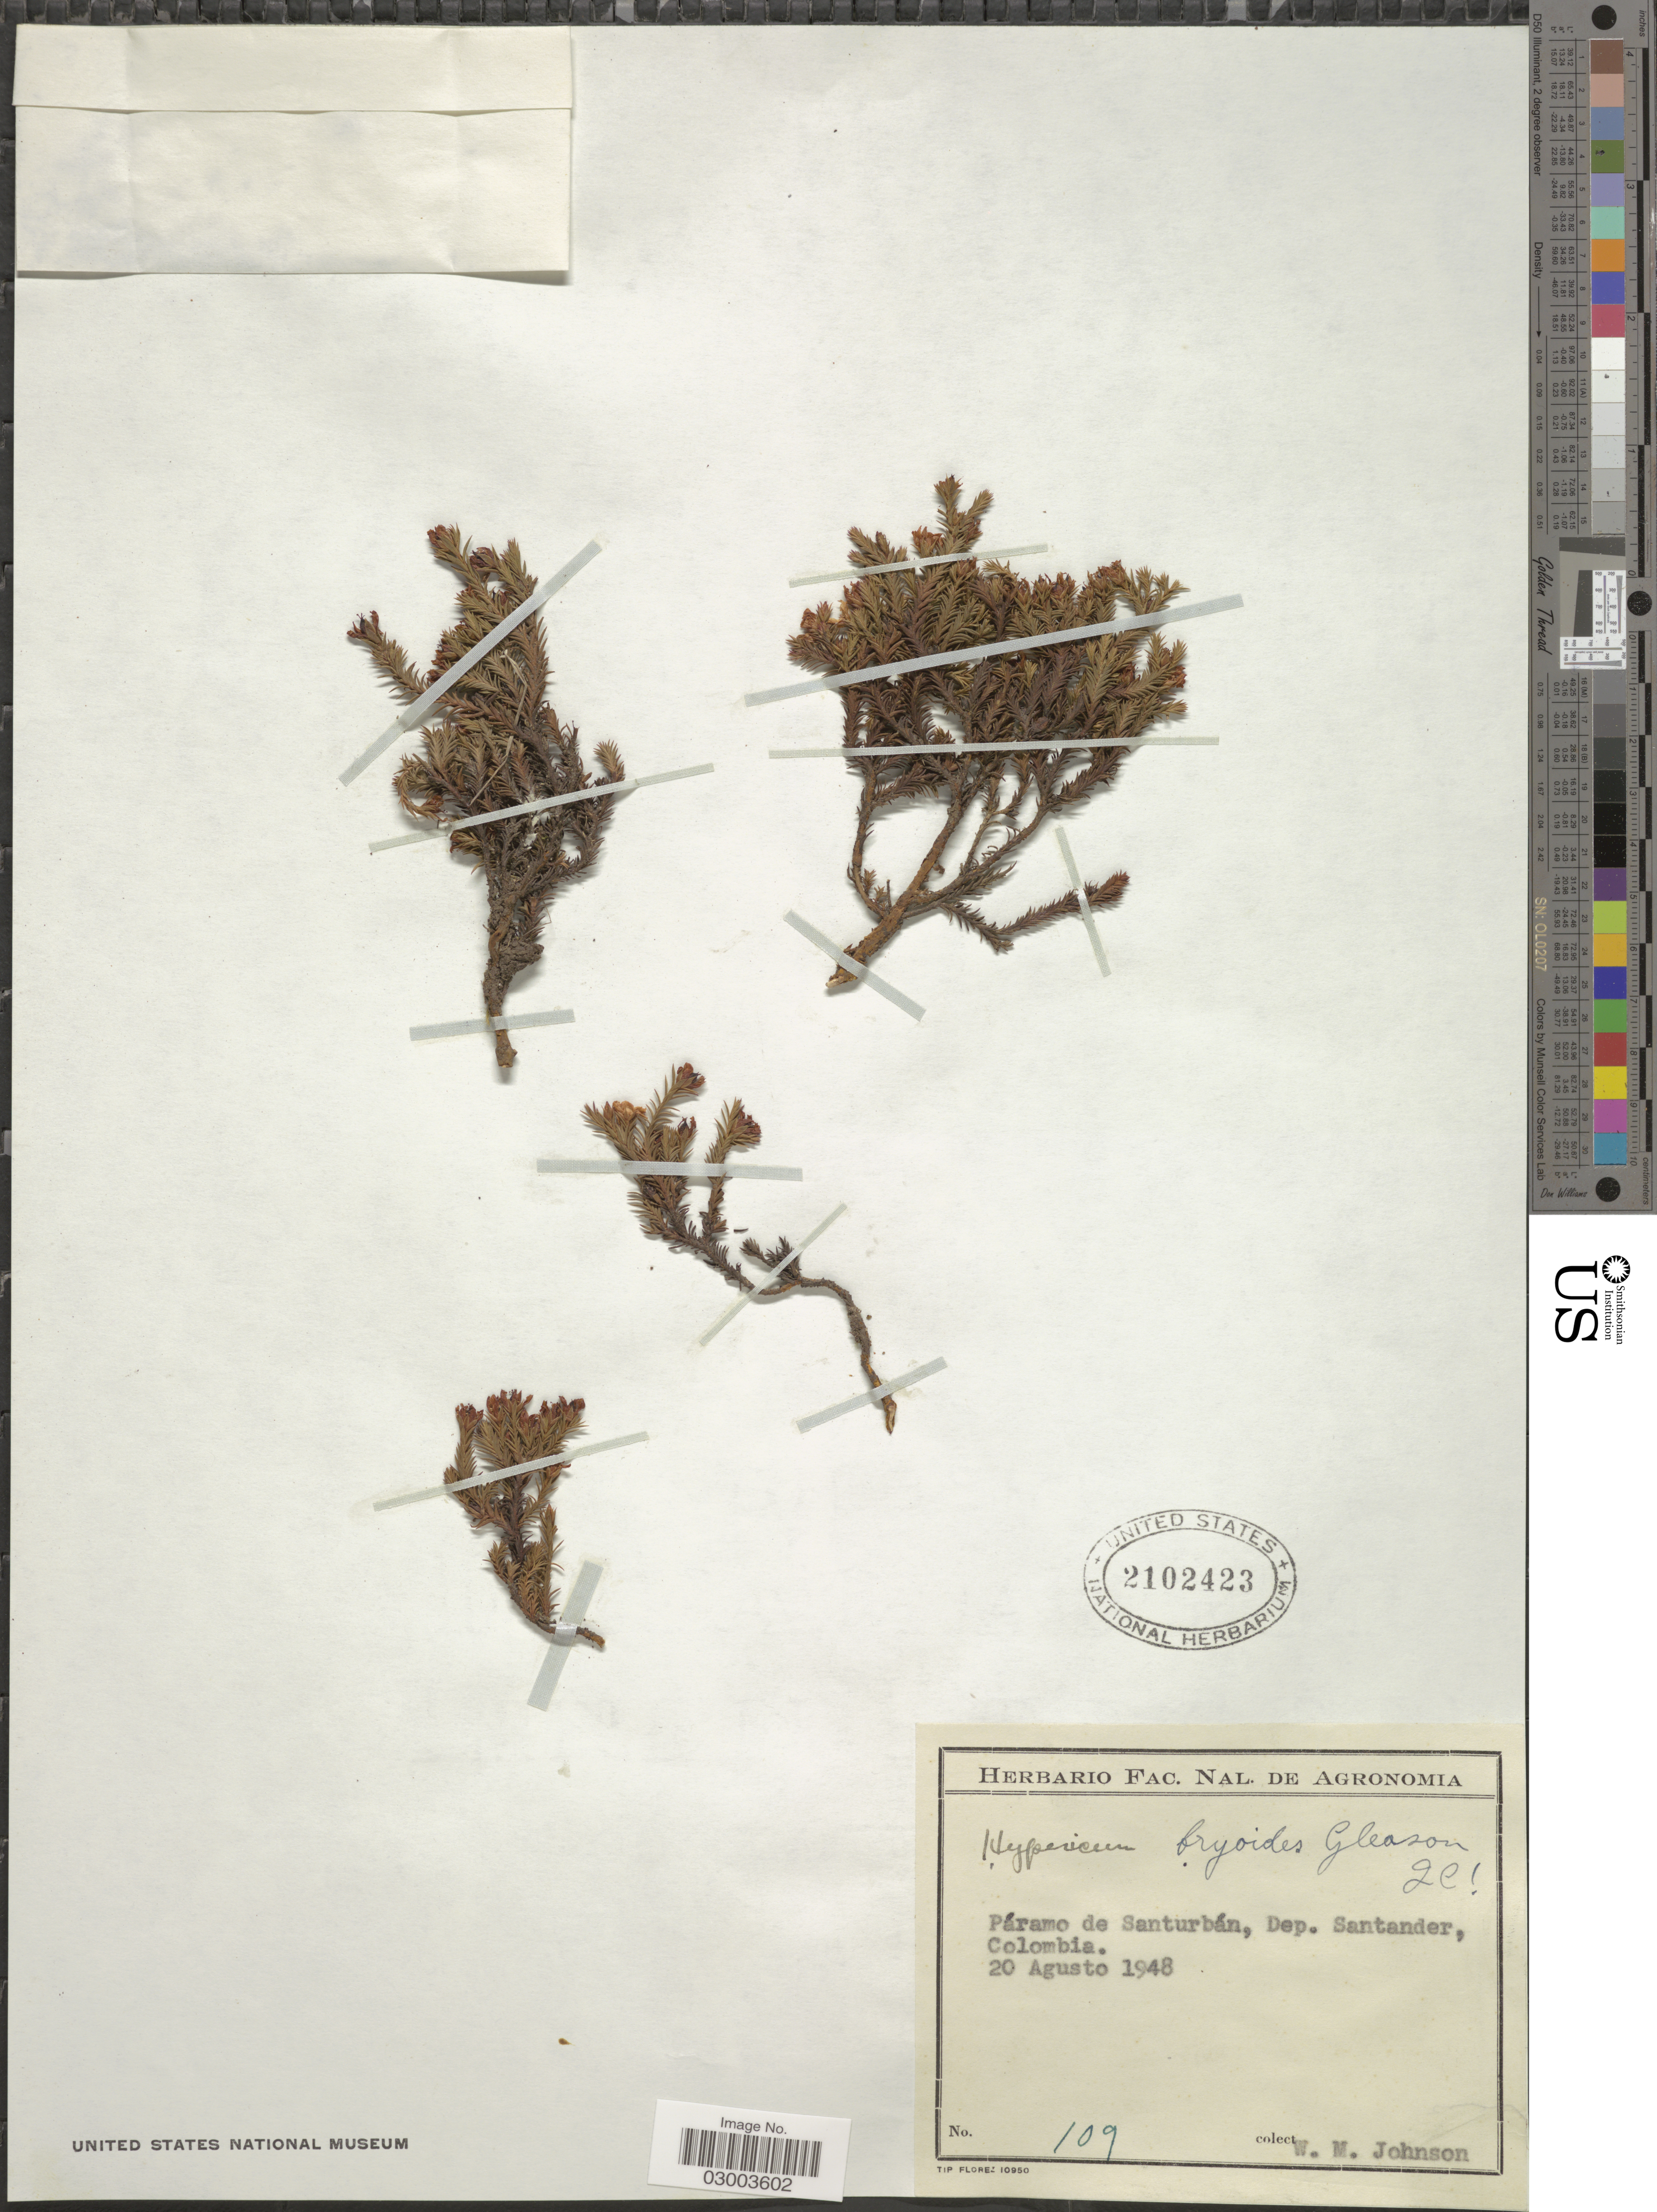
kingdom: Plantae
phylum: Tracheophyta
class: Magnoliopsida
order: Malpighiales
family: Hypericaceae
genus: Hypericum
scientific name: Hypericum bryoides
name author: Gleason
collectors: W. M. Johnson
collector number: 109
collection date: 1948-08-20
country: Colombia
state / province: Santander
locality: Páramo de Santurbán, Dep. Santander.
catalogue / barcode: US 2102423